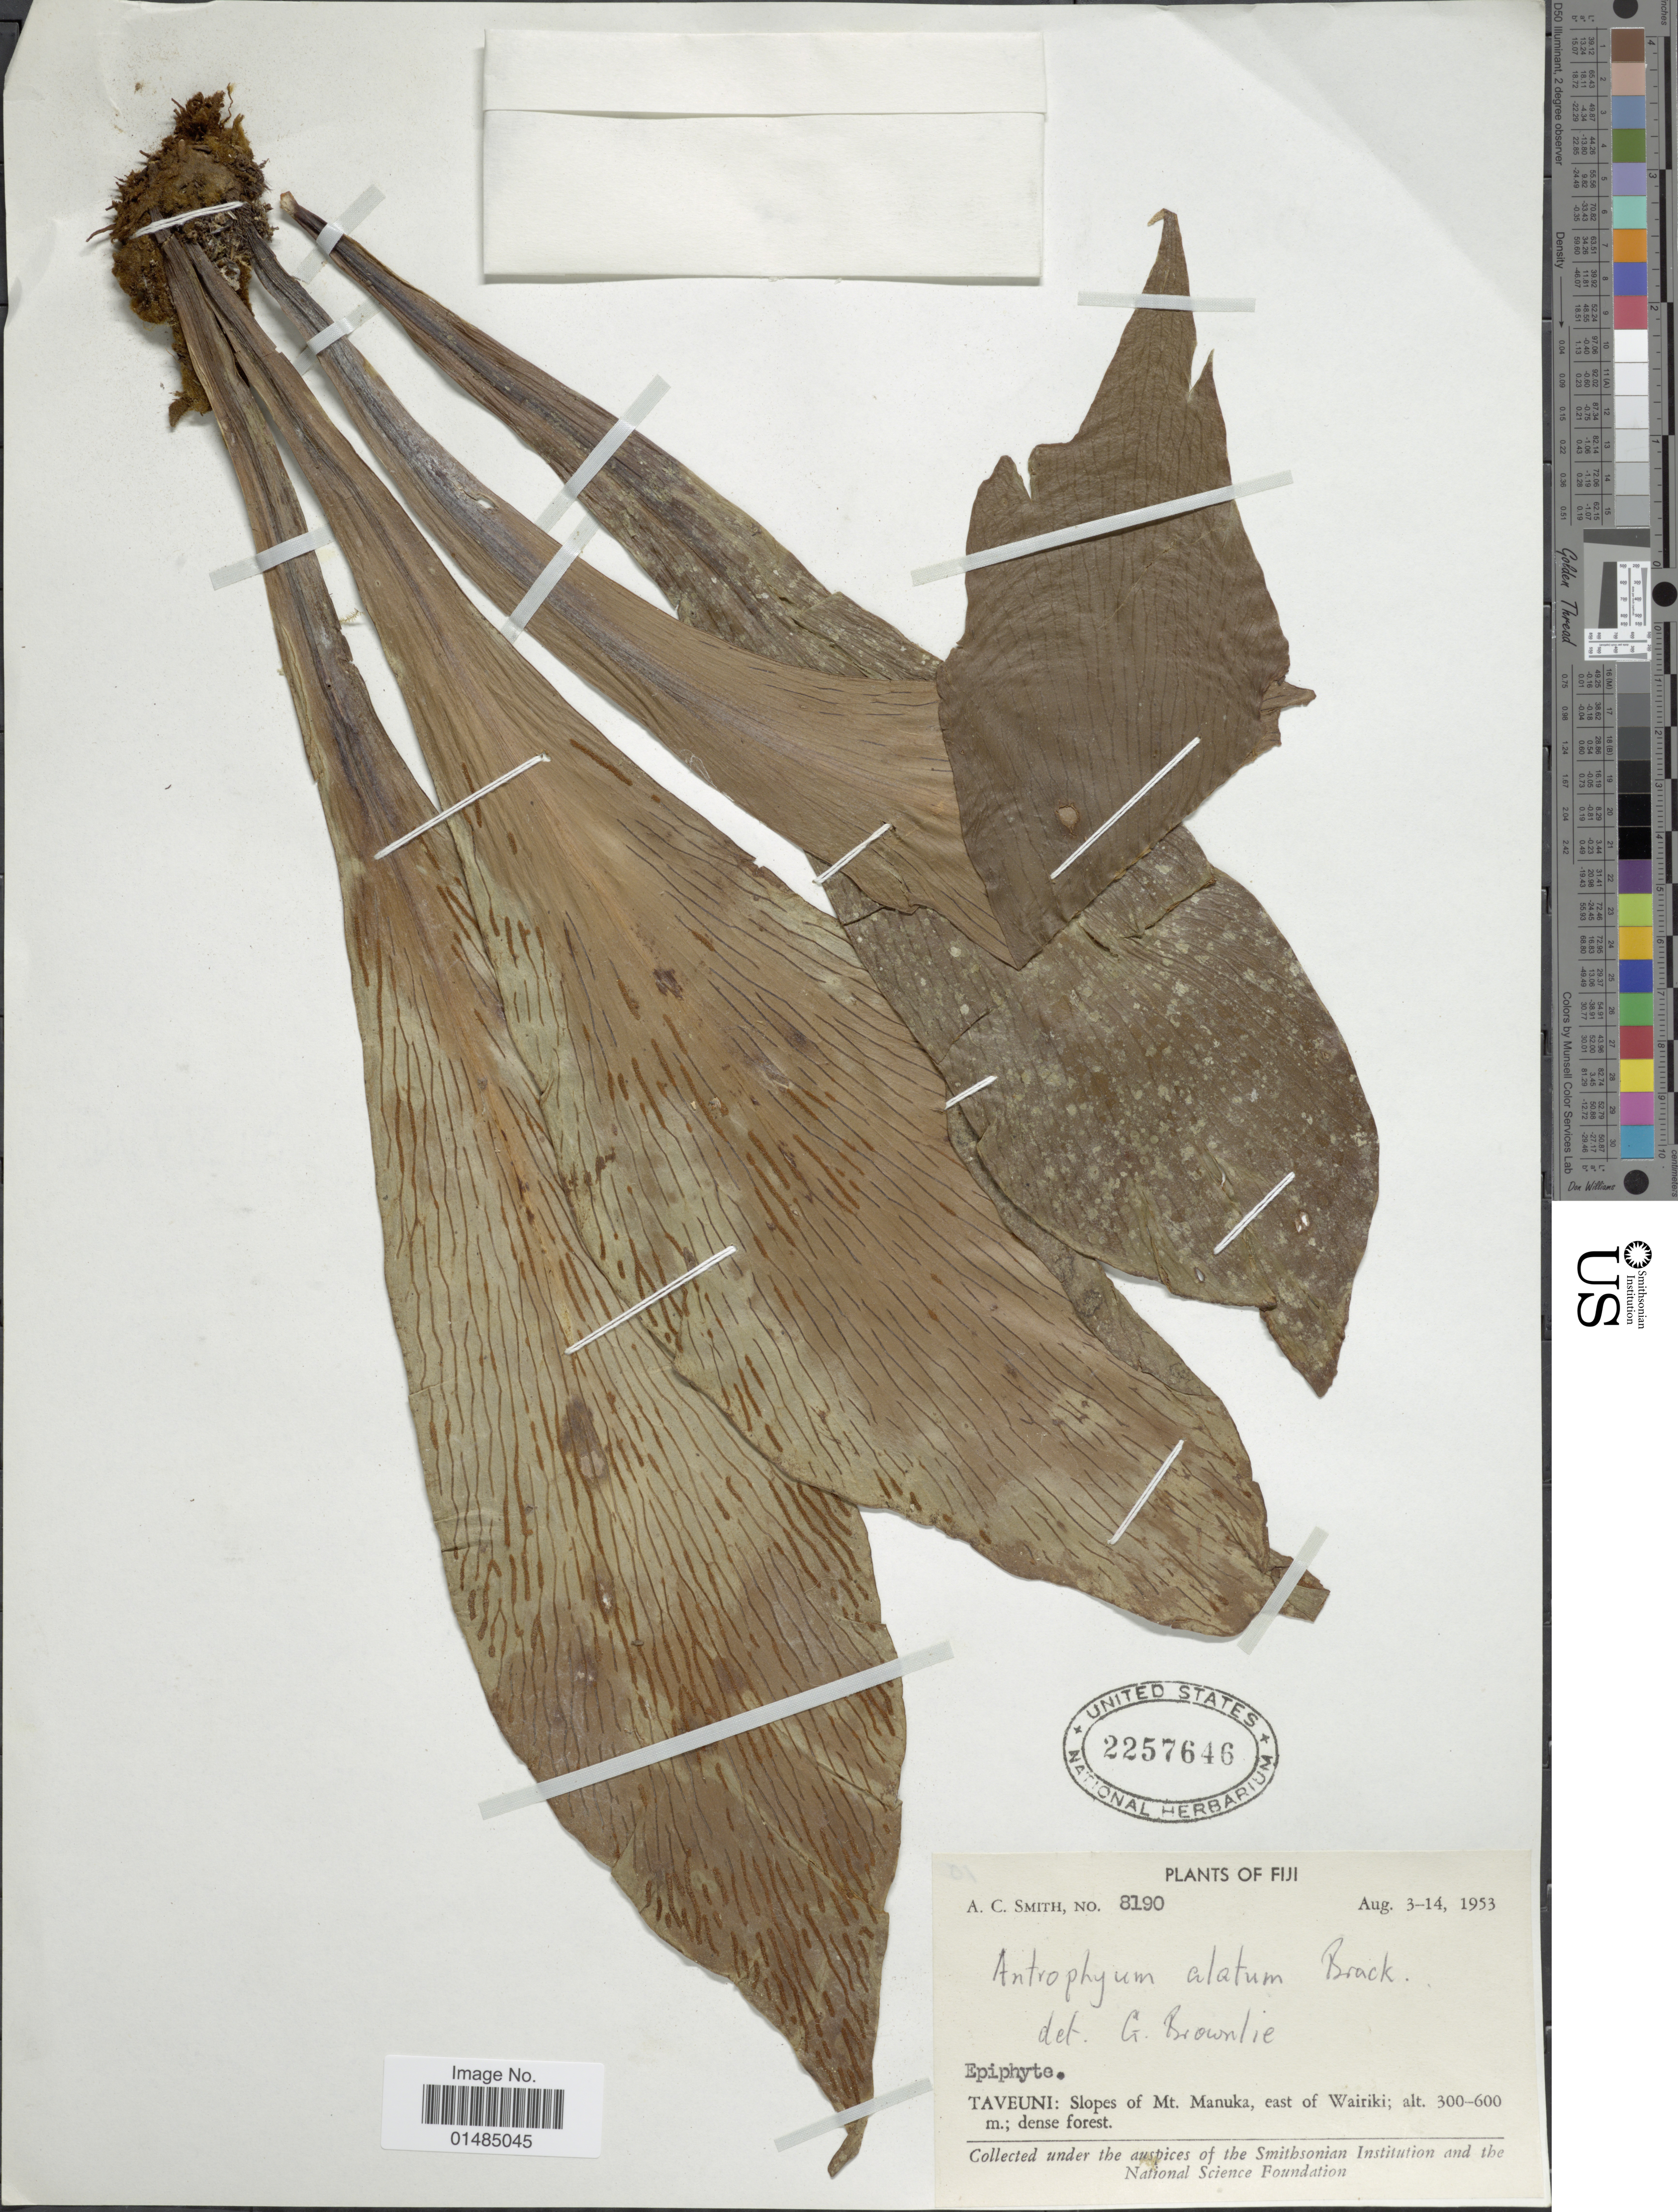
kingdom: Plantae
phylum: Tracheophyta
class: Polypodiopsida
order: Polypodiales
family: Pteridaceae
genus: Antrophyum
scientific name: Antrophyum alatum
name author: Brack. in Wilkes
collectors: A. C. Smith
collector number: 8190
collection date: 1953-08-03/1953-08-14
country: Fiji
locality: Fiji, Taveuni: Slopes of Mt. Manuka, east of Wairiki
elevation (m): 300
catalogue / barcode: US 2257646